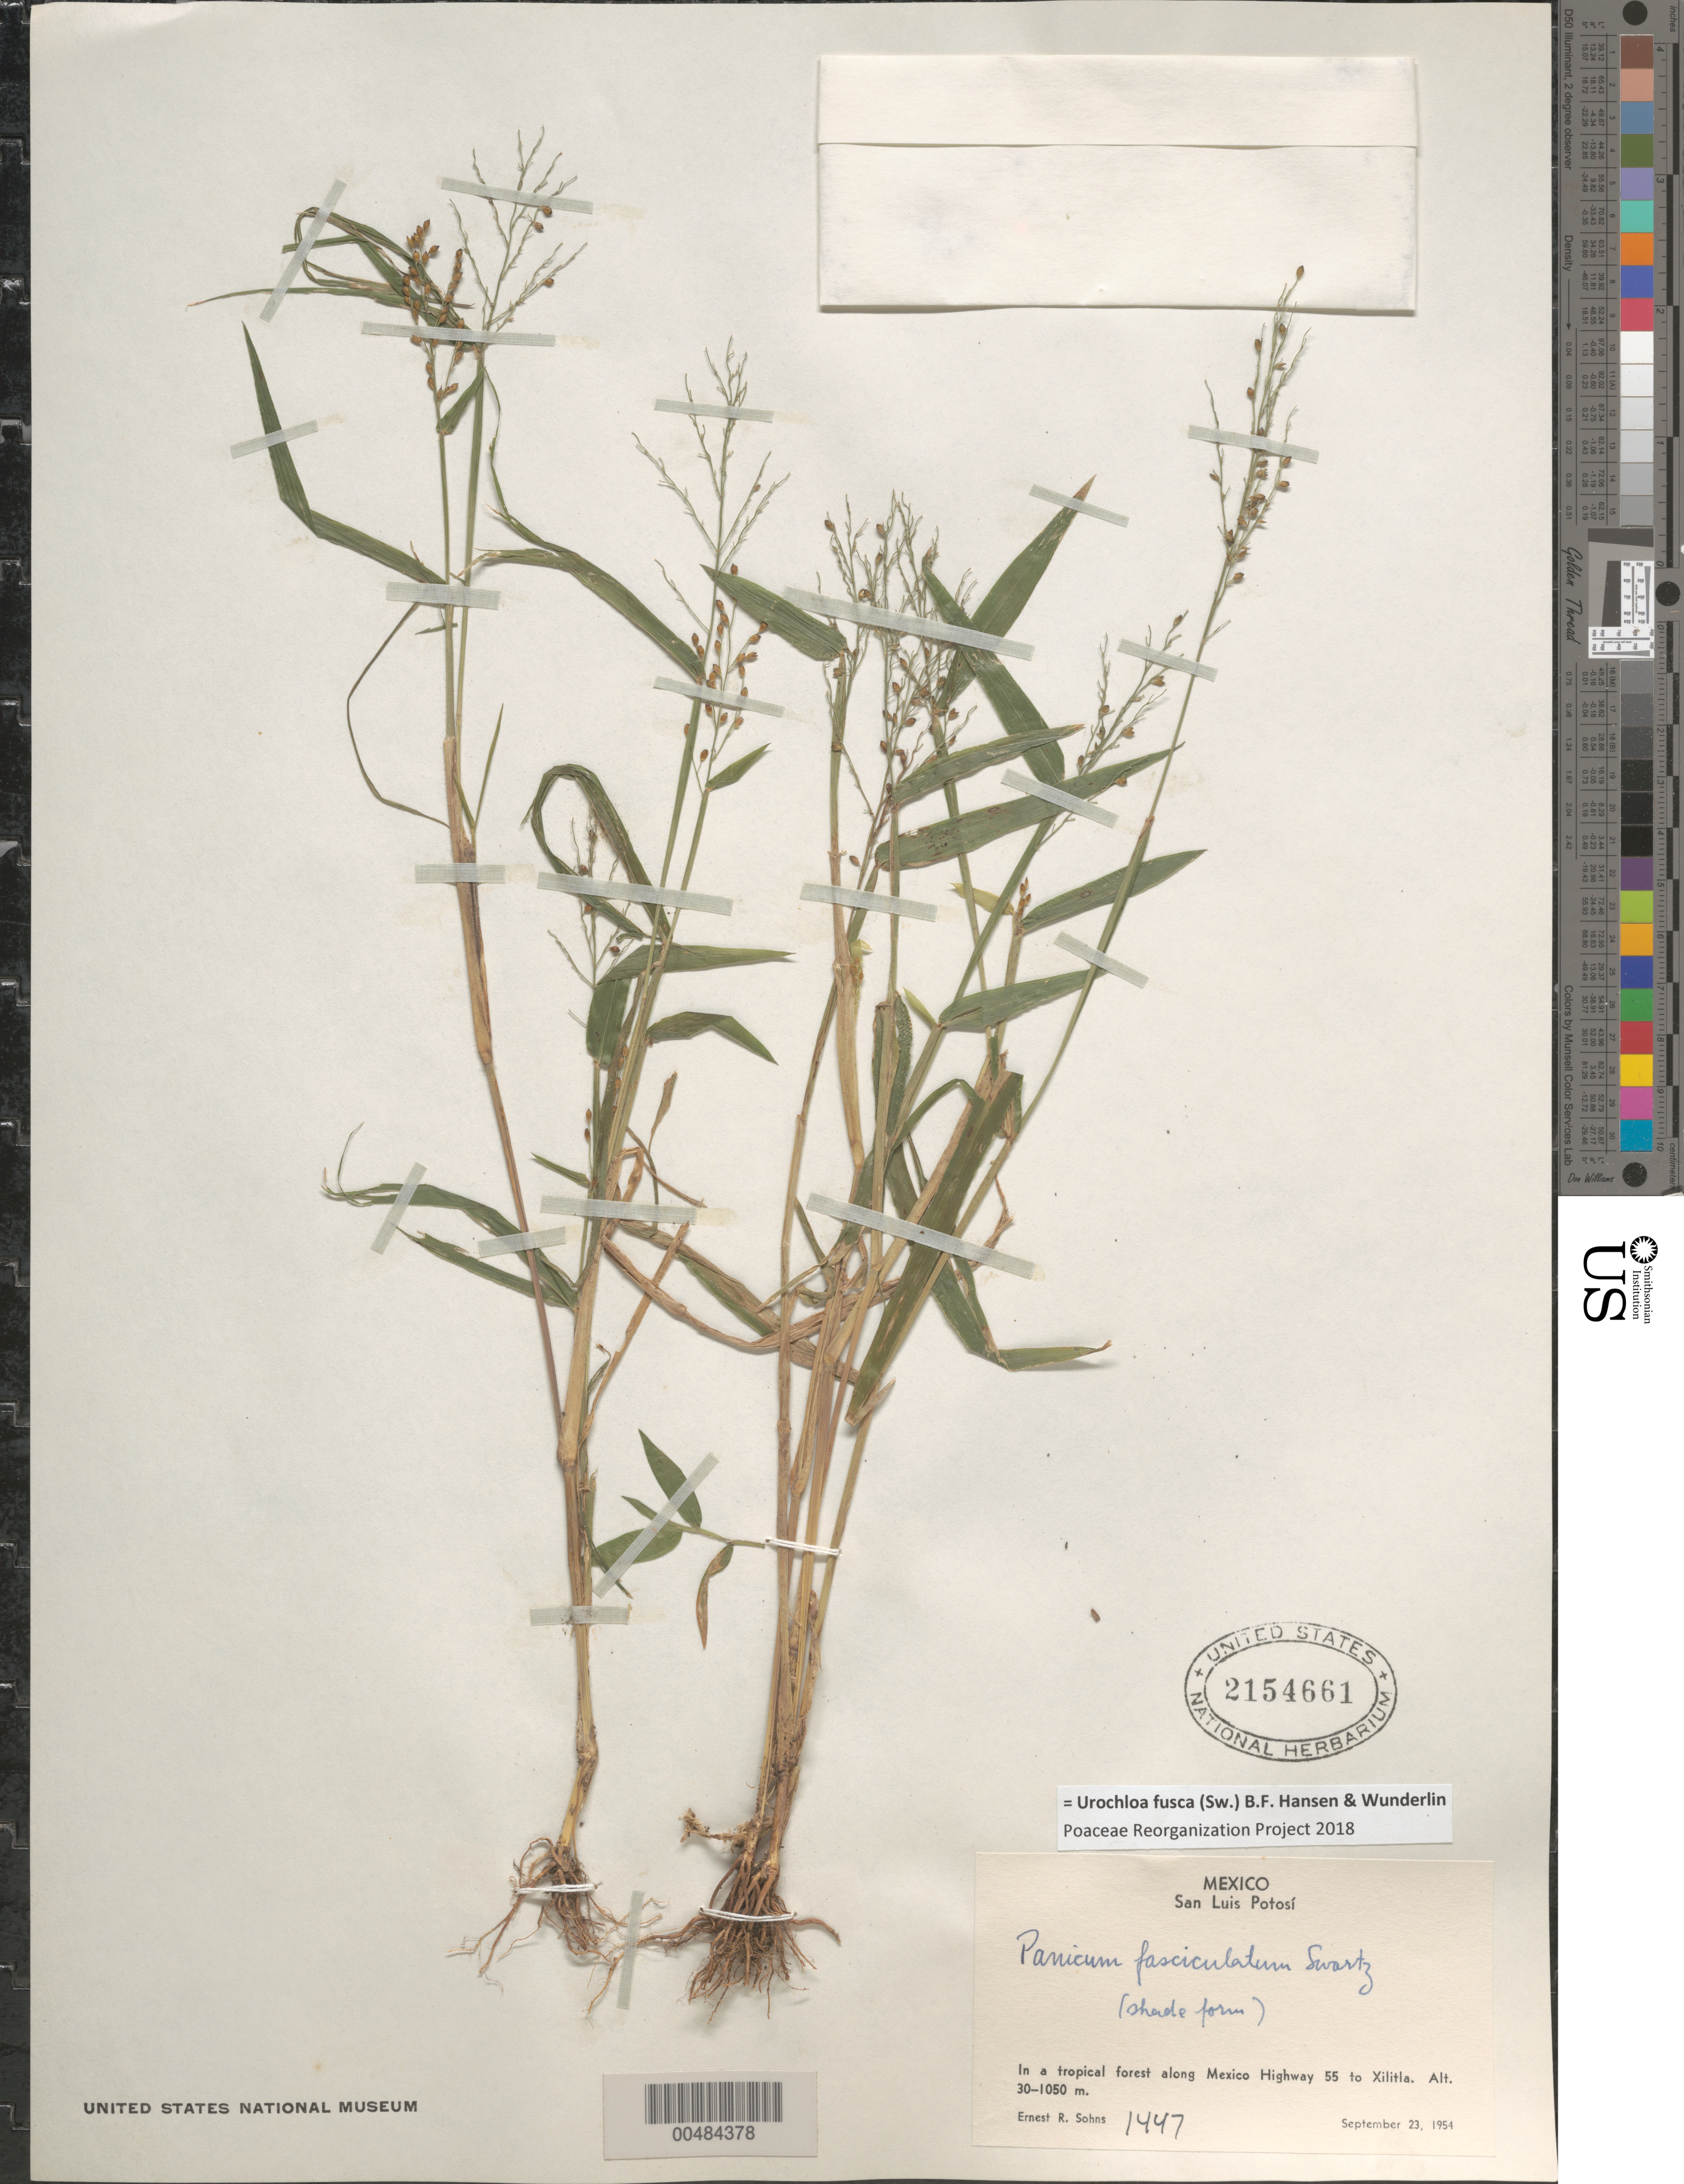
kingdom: Plantae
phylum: Tracheophyta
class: Liliopsida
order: Poales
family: Poaceae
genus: Brachiaria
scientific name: Brachiaria fasciculata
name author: (Sw.) Parodi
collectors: E. R. Sohns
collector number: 1447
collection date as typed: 23 Sep 1954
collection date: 1954-09-23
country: Mexico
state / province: San Luis Potosi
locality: Along Mexican Highway 55 to Xilitla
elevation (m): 30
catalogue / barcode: US 2154661